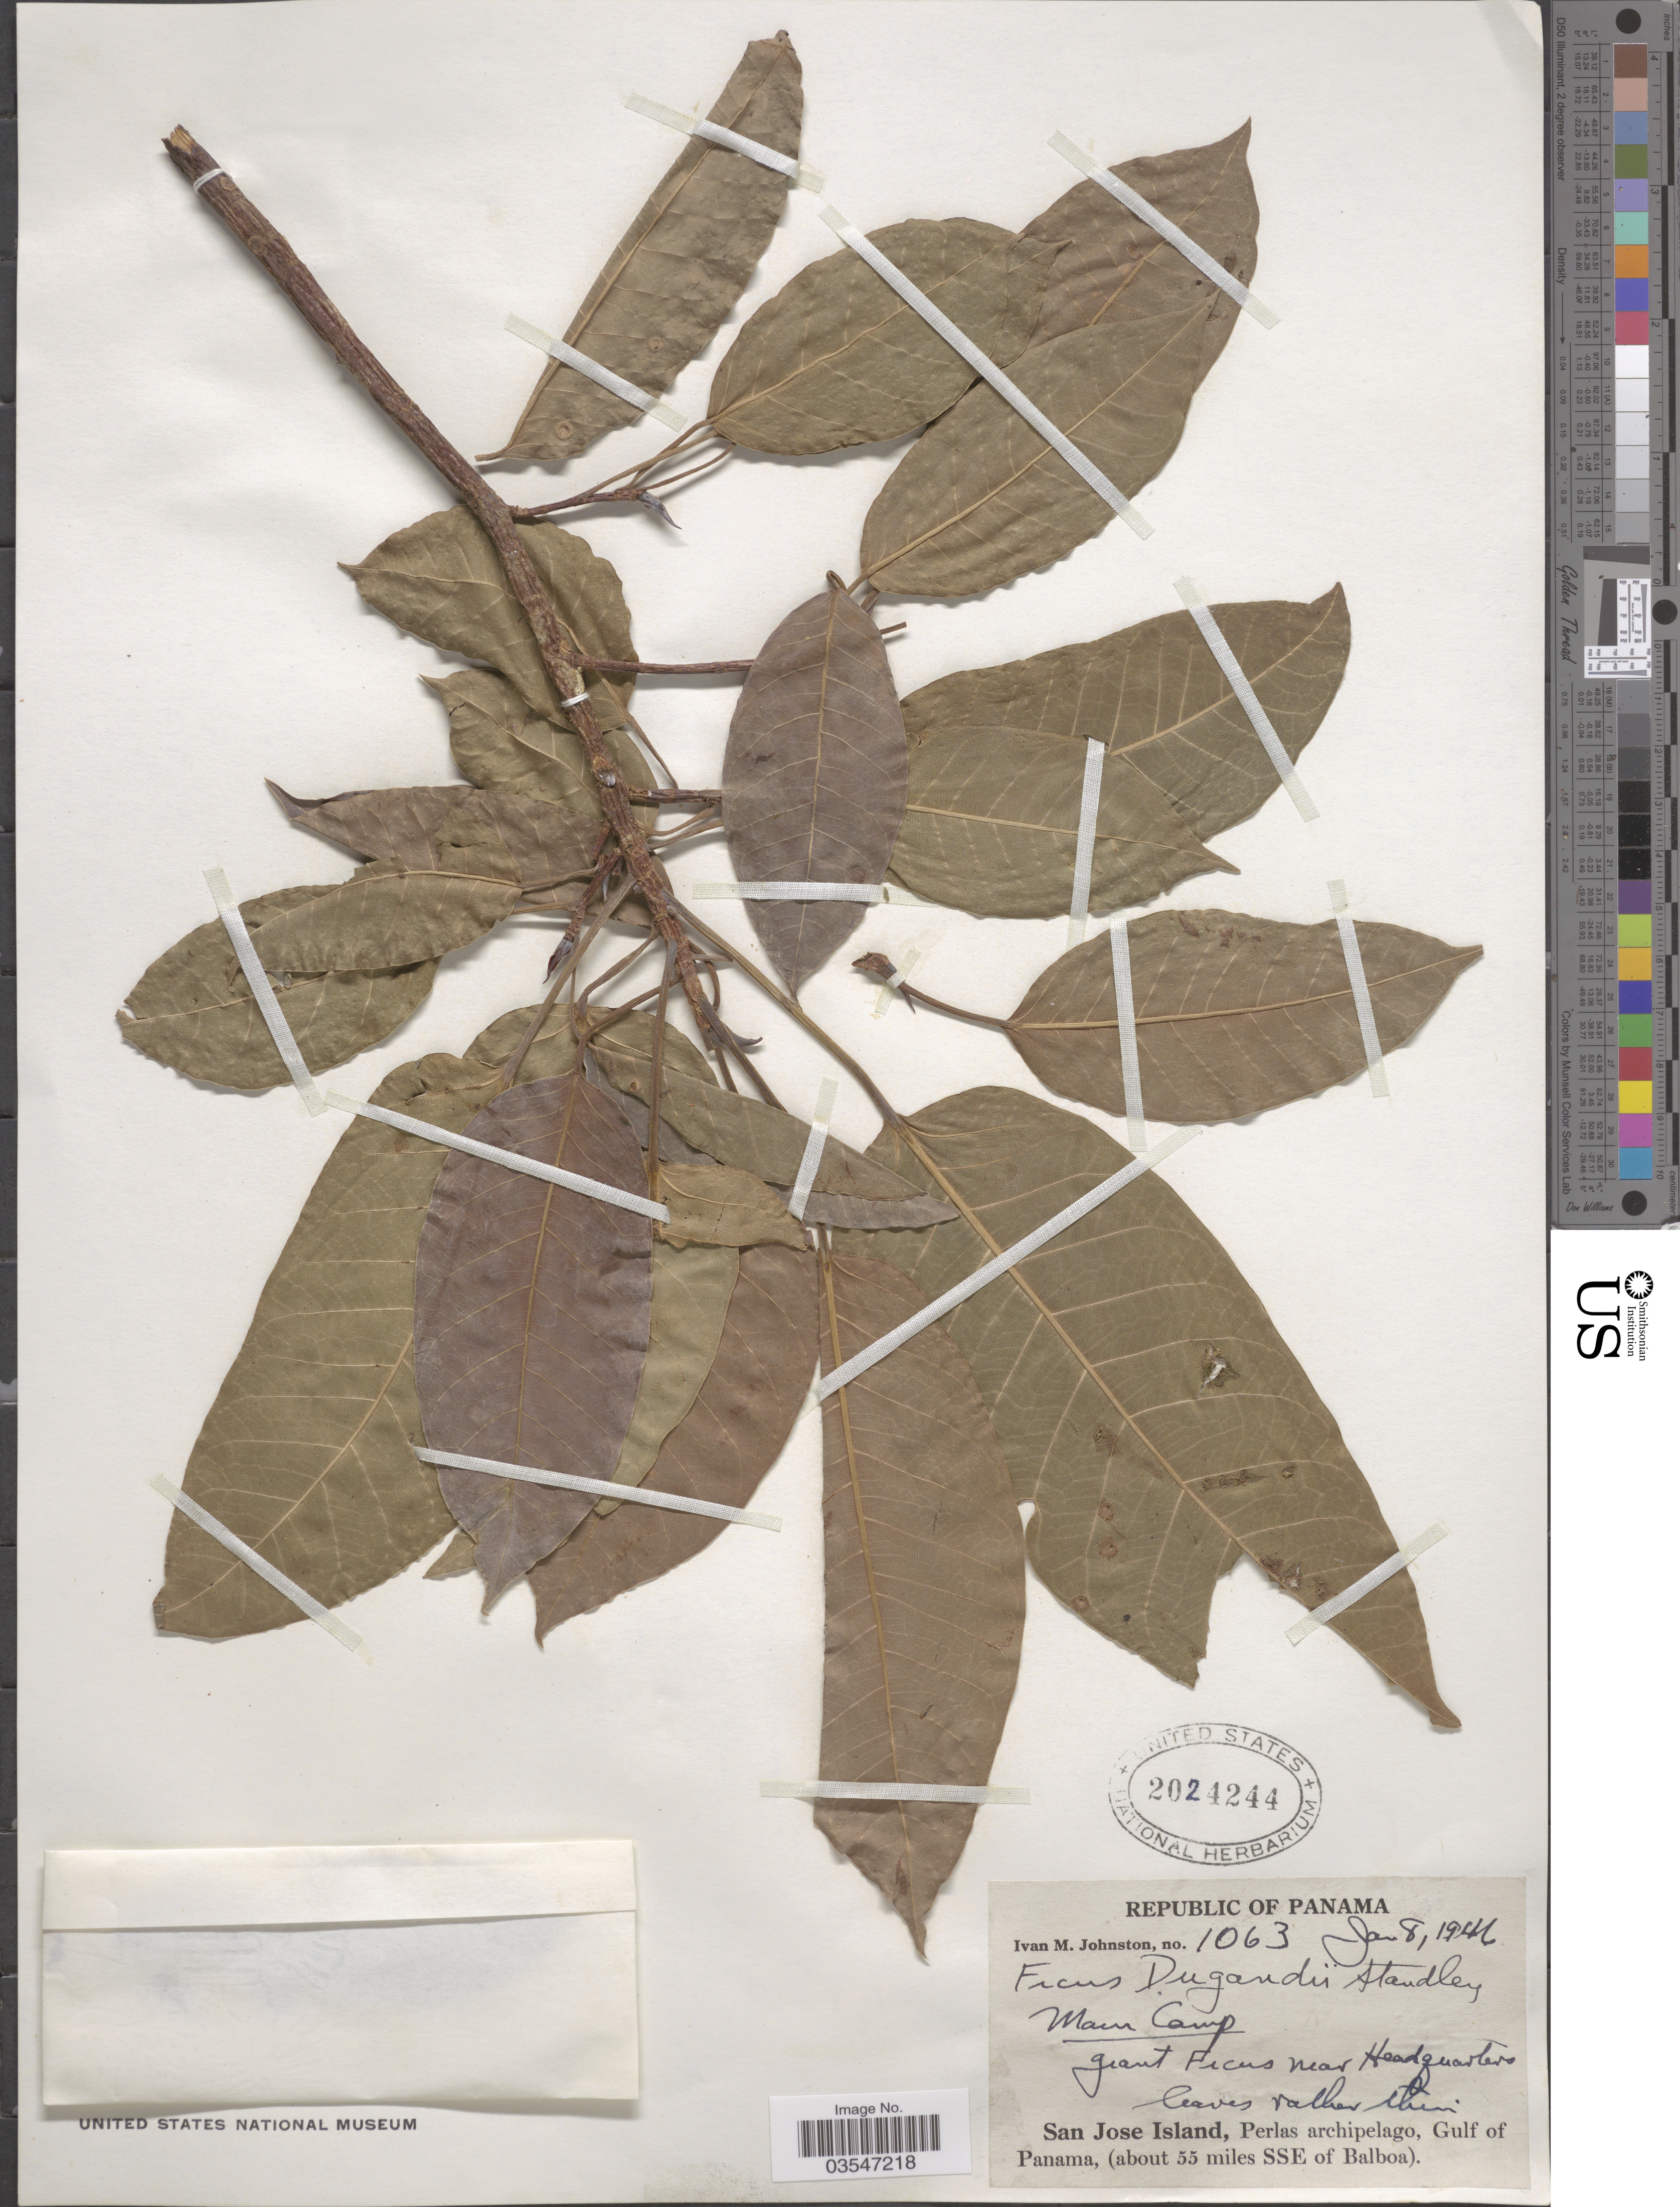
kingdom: Plantae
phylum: Tracheophyta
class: Magnoliopsida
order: Rosales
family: Moraceae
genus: Ficus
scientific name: Ficus dugandii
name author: Standl.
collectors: I.M. Johnston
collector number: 1063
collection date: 1946-01-08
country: Panama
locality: Main Camp. Giant Ficus near Headquarters. San Jose Island, Perlas archipelago, Gulf of Panama, (about 55 miles SSE of Balboa).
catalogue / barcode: US 2024244